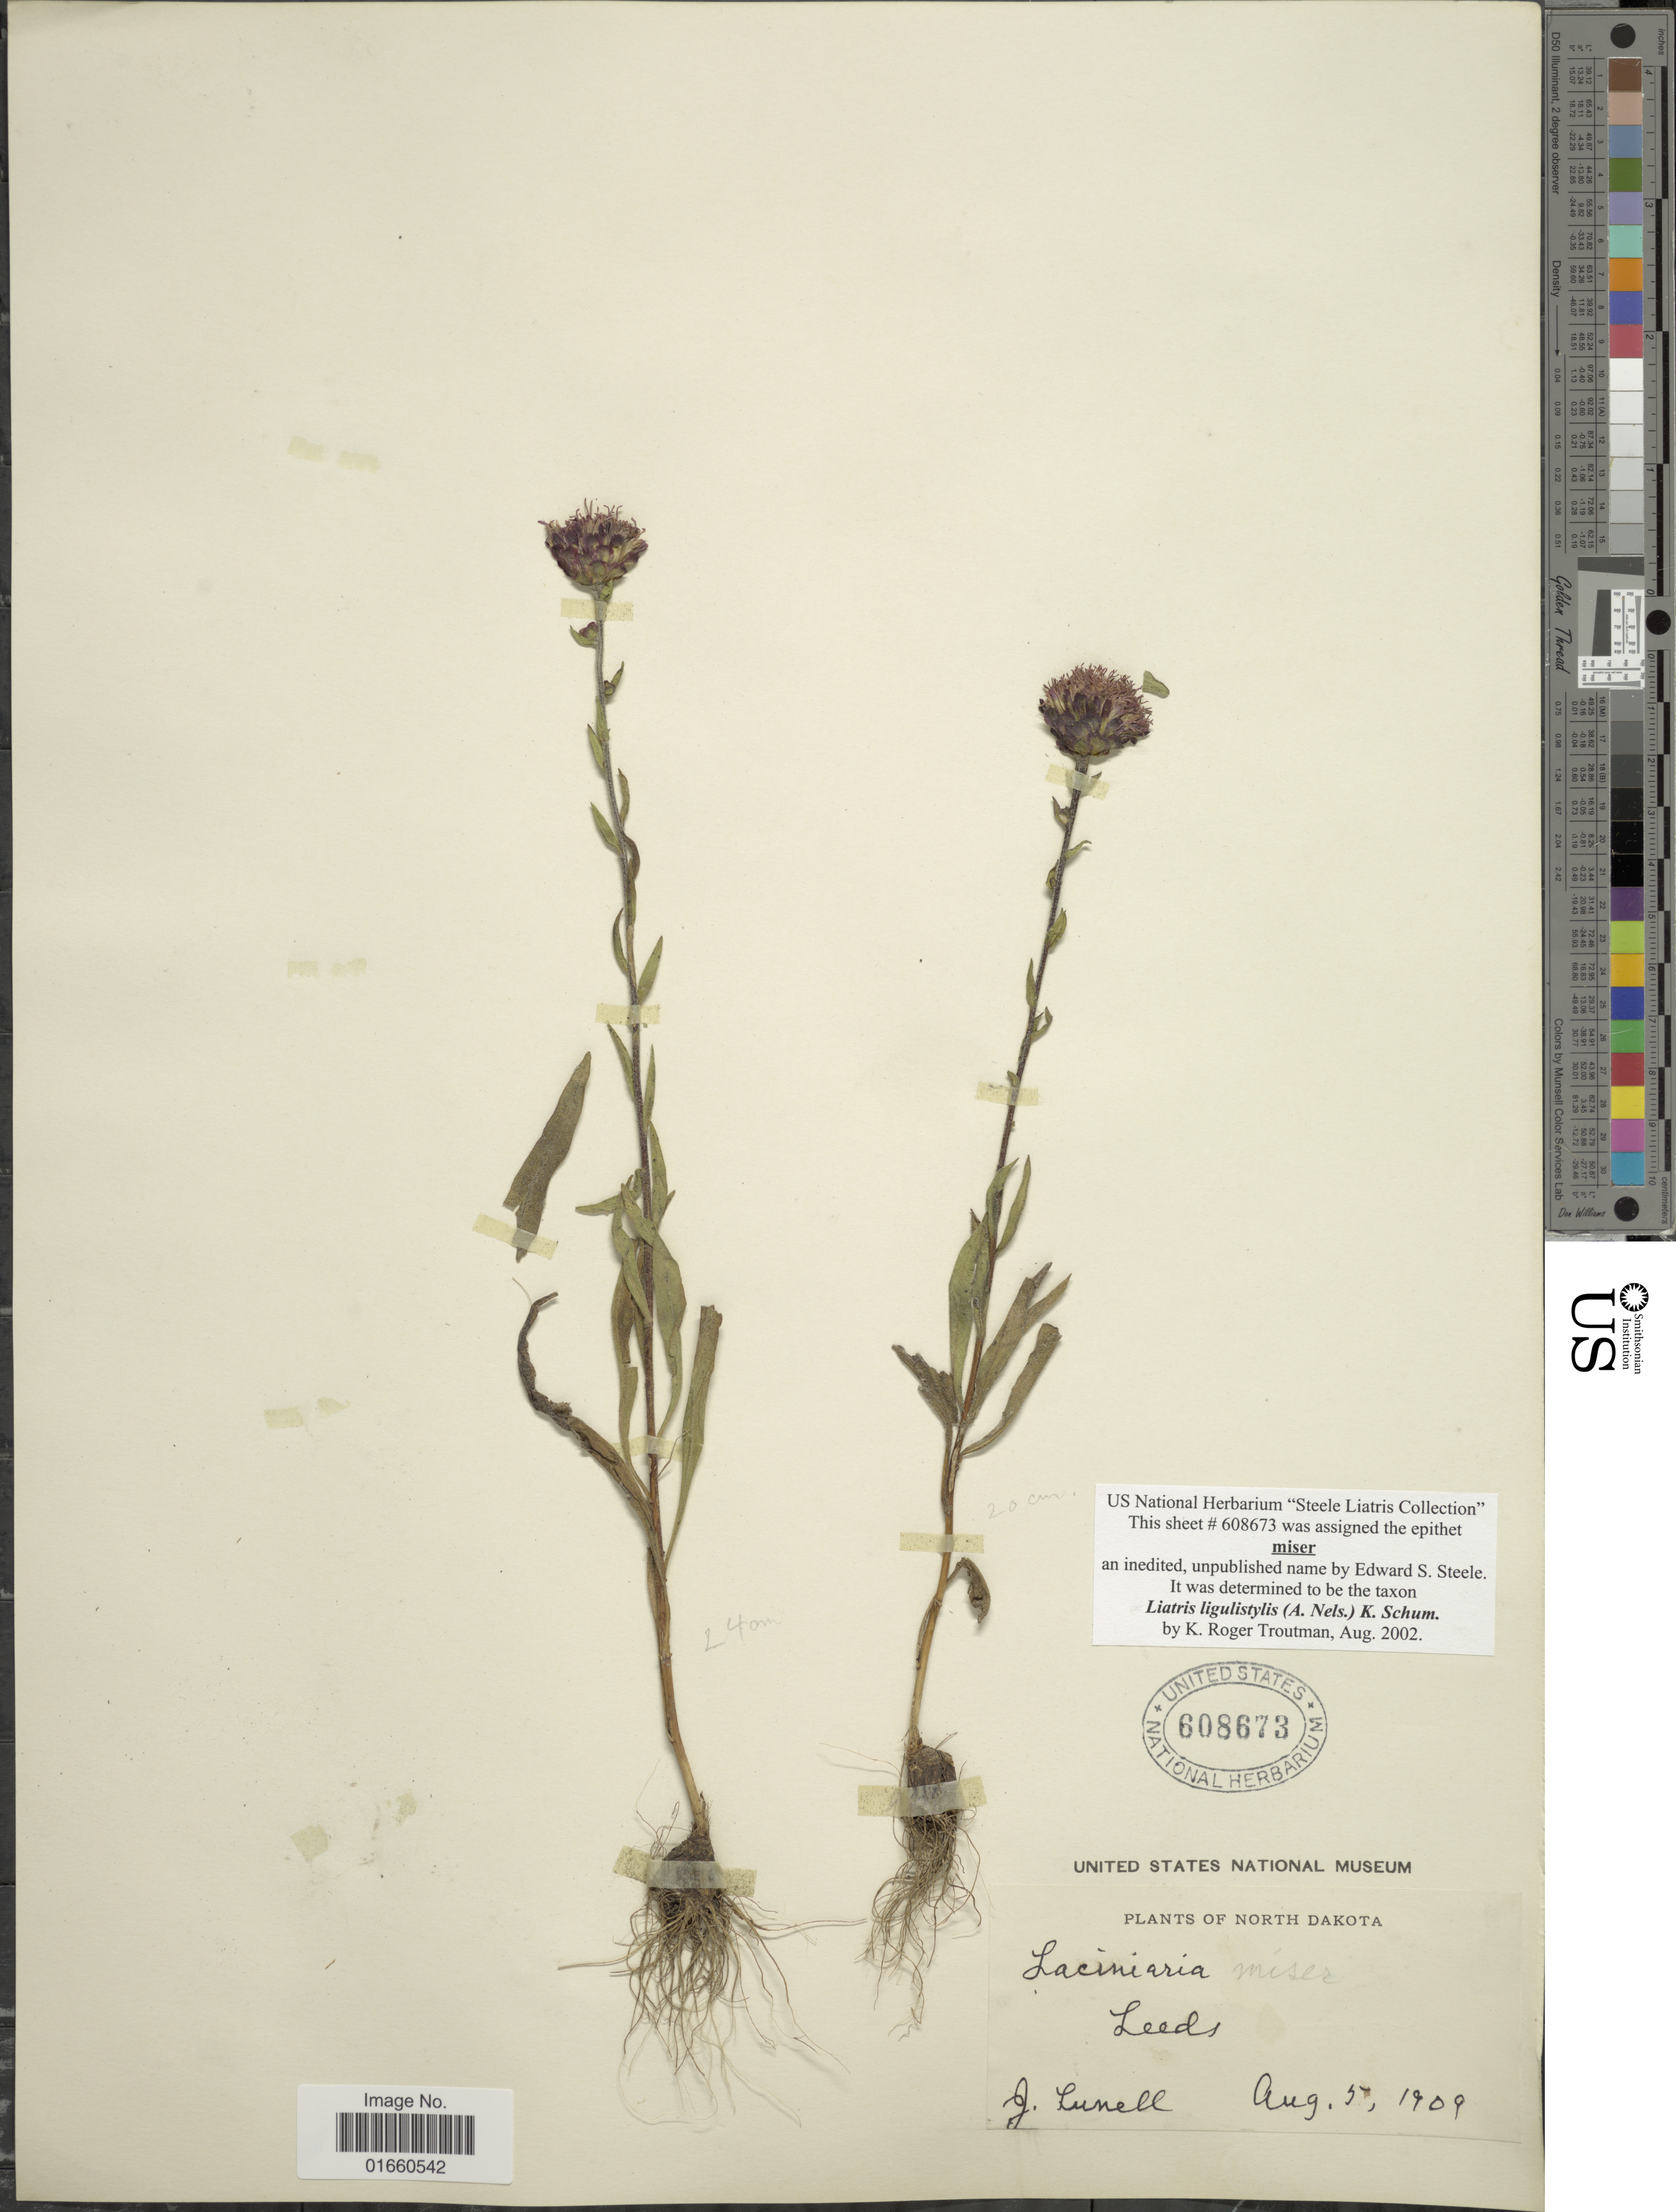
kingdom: Plantae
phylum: Tracheophyta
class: Magnoliopsida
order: Asterales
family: Asteraceae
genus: Liatris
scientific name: Liatris ligulistylis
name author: (A. Nelson) K. Schum.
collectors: J. Lunell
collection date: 1909-08-05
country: United States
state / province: North Dakota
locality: Leeds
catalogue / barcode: US 608673